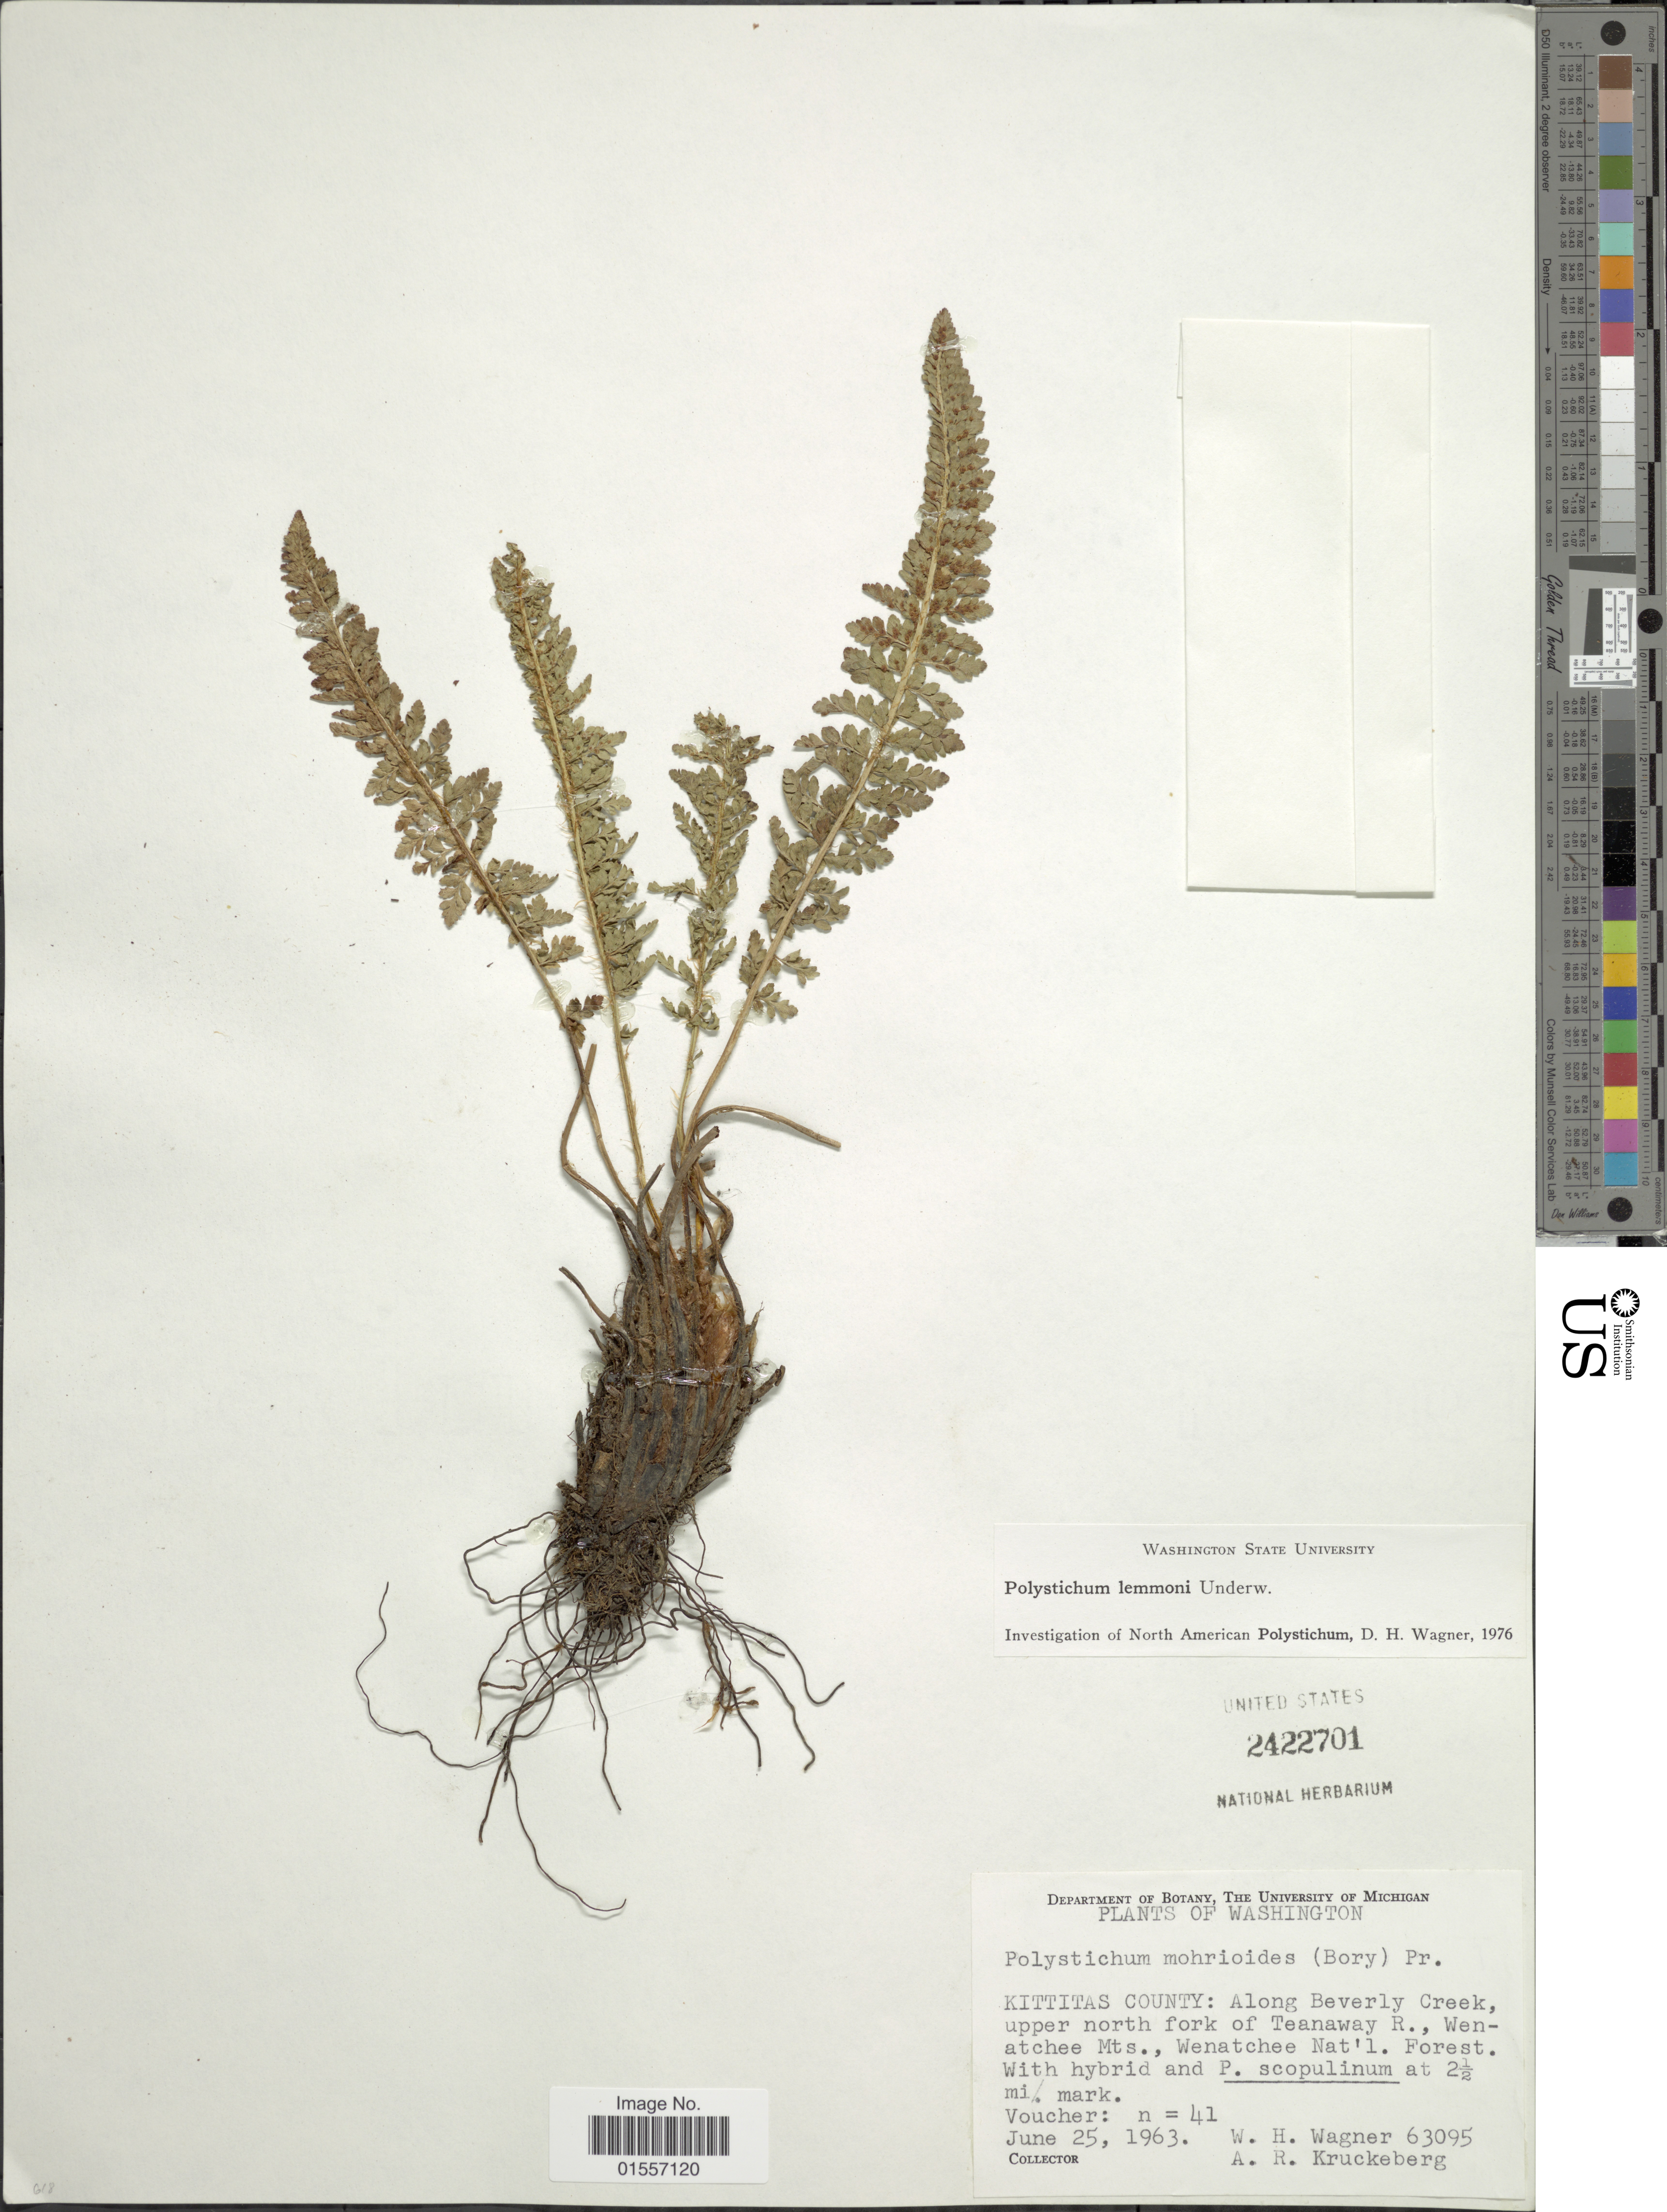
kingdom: Plantae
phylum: Tracheophyta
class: Polypodiopsida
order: Polypodiales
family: Dryopteridaceae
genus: Polystichum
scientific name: Polystichum lemmonii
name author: Underw.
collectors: W. H. Wagner & A. Kruckeberg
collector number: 63095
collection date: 1963-06-25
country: United States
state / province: Washington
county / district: Kittitas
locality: Kittitas County: Along Beverly Creek, upper north fork, Teanaway R., Wenatchee Mts., Wenatchee Nat'l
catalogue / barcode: US 2422701